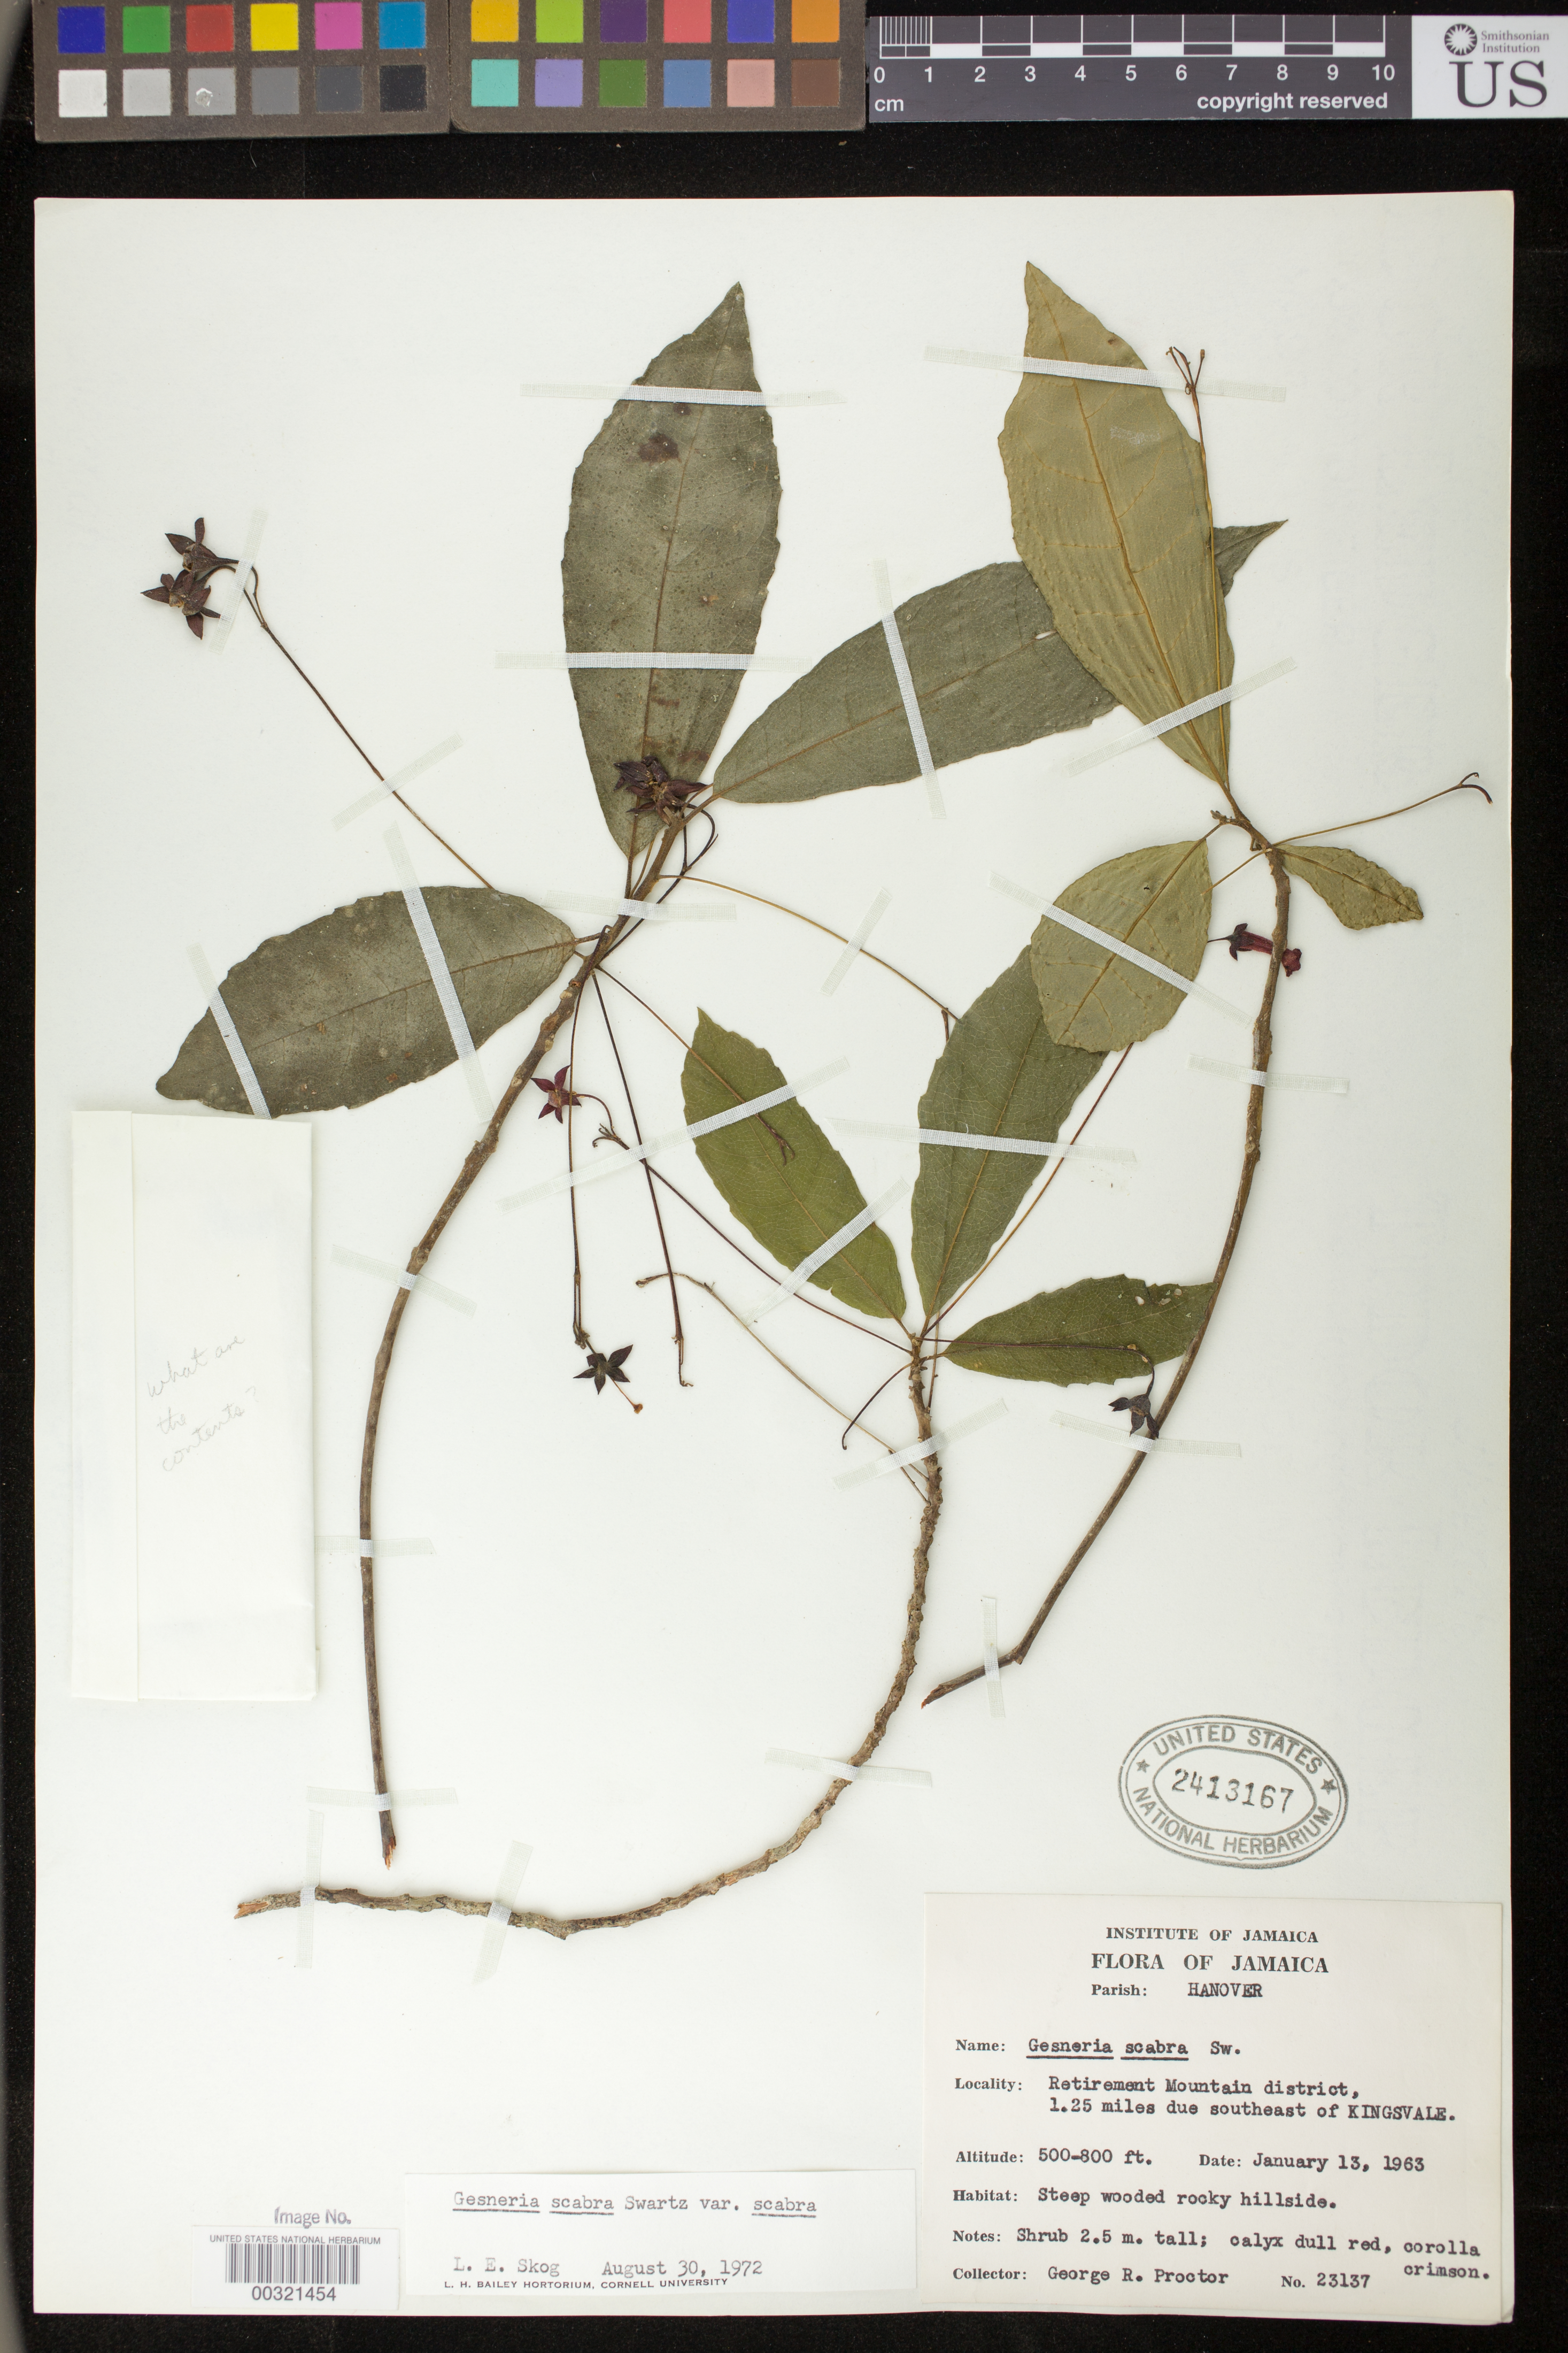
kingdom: Plantae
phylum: Tracheophyta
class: Magnoliopsida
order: Lamiales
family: Gesneriaceae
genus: Gesneria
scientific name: Gesneria scabra var. scabra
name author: Sw.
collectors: G. R. Proctor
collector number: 23137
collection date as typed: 13 Jan 1963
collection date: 1963-01-13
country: Jamaica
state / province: Hanover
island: Jamaica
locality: Retirement Mountain district, 1.25 mi. due SE of Kingsvale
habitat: Steep wooded rocky hillside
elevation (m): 152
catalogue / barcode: US 2413167